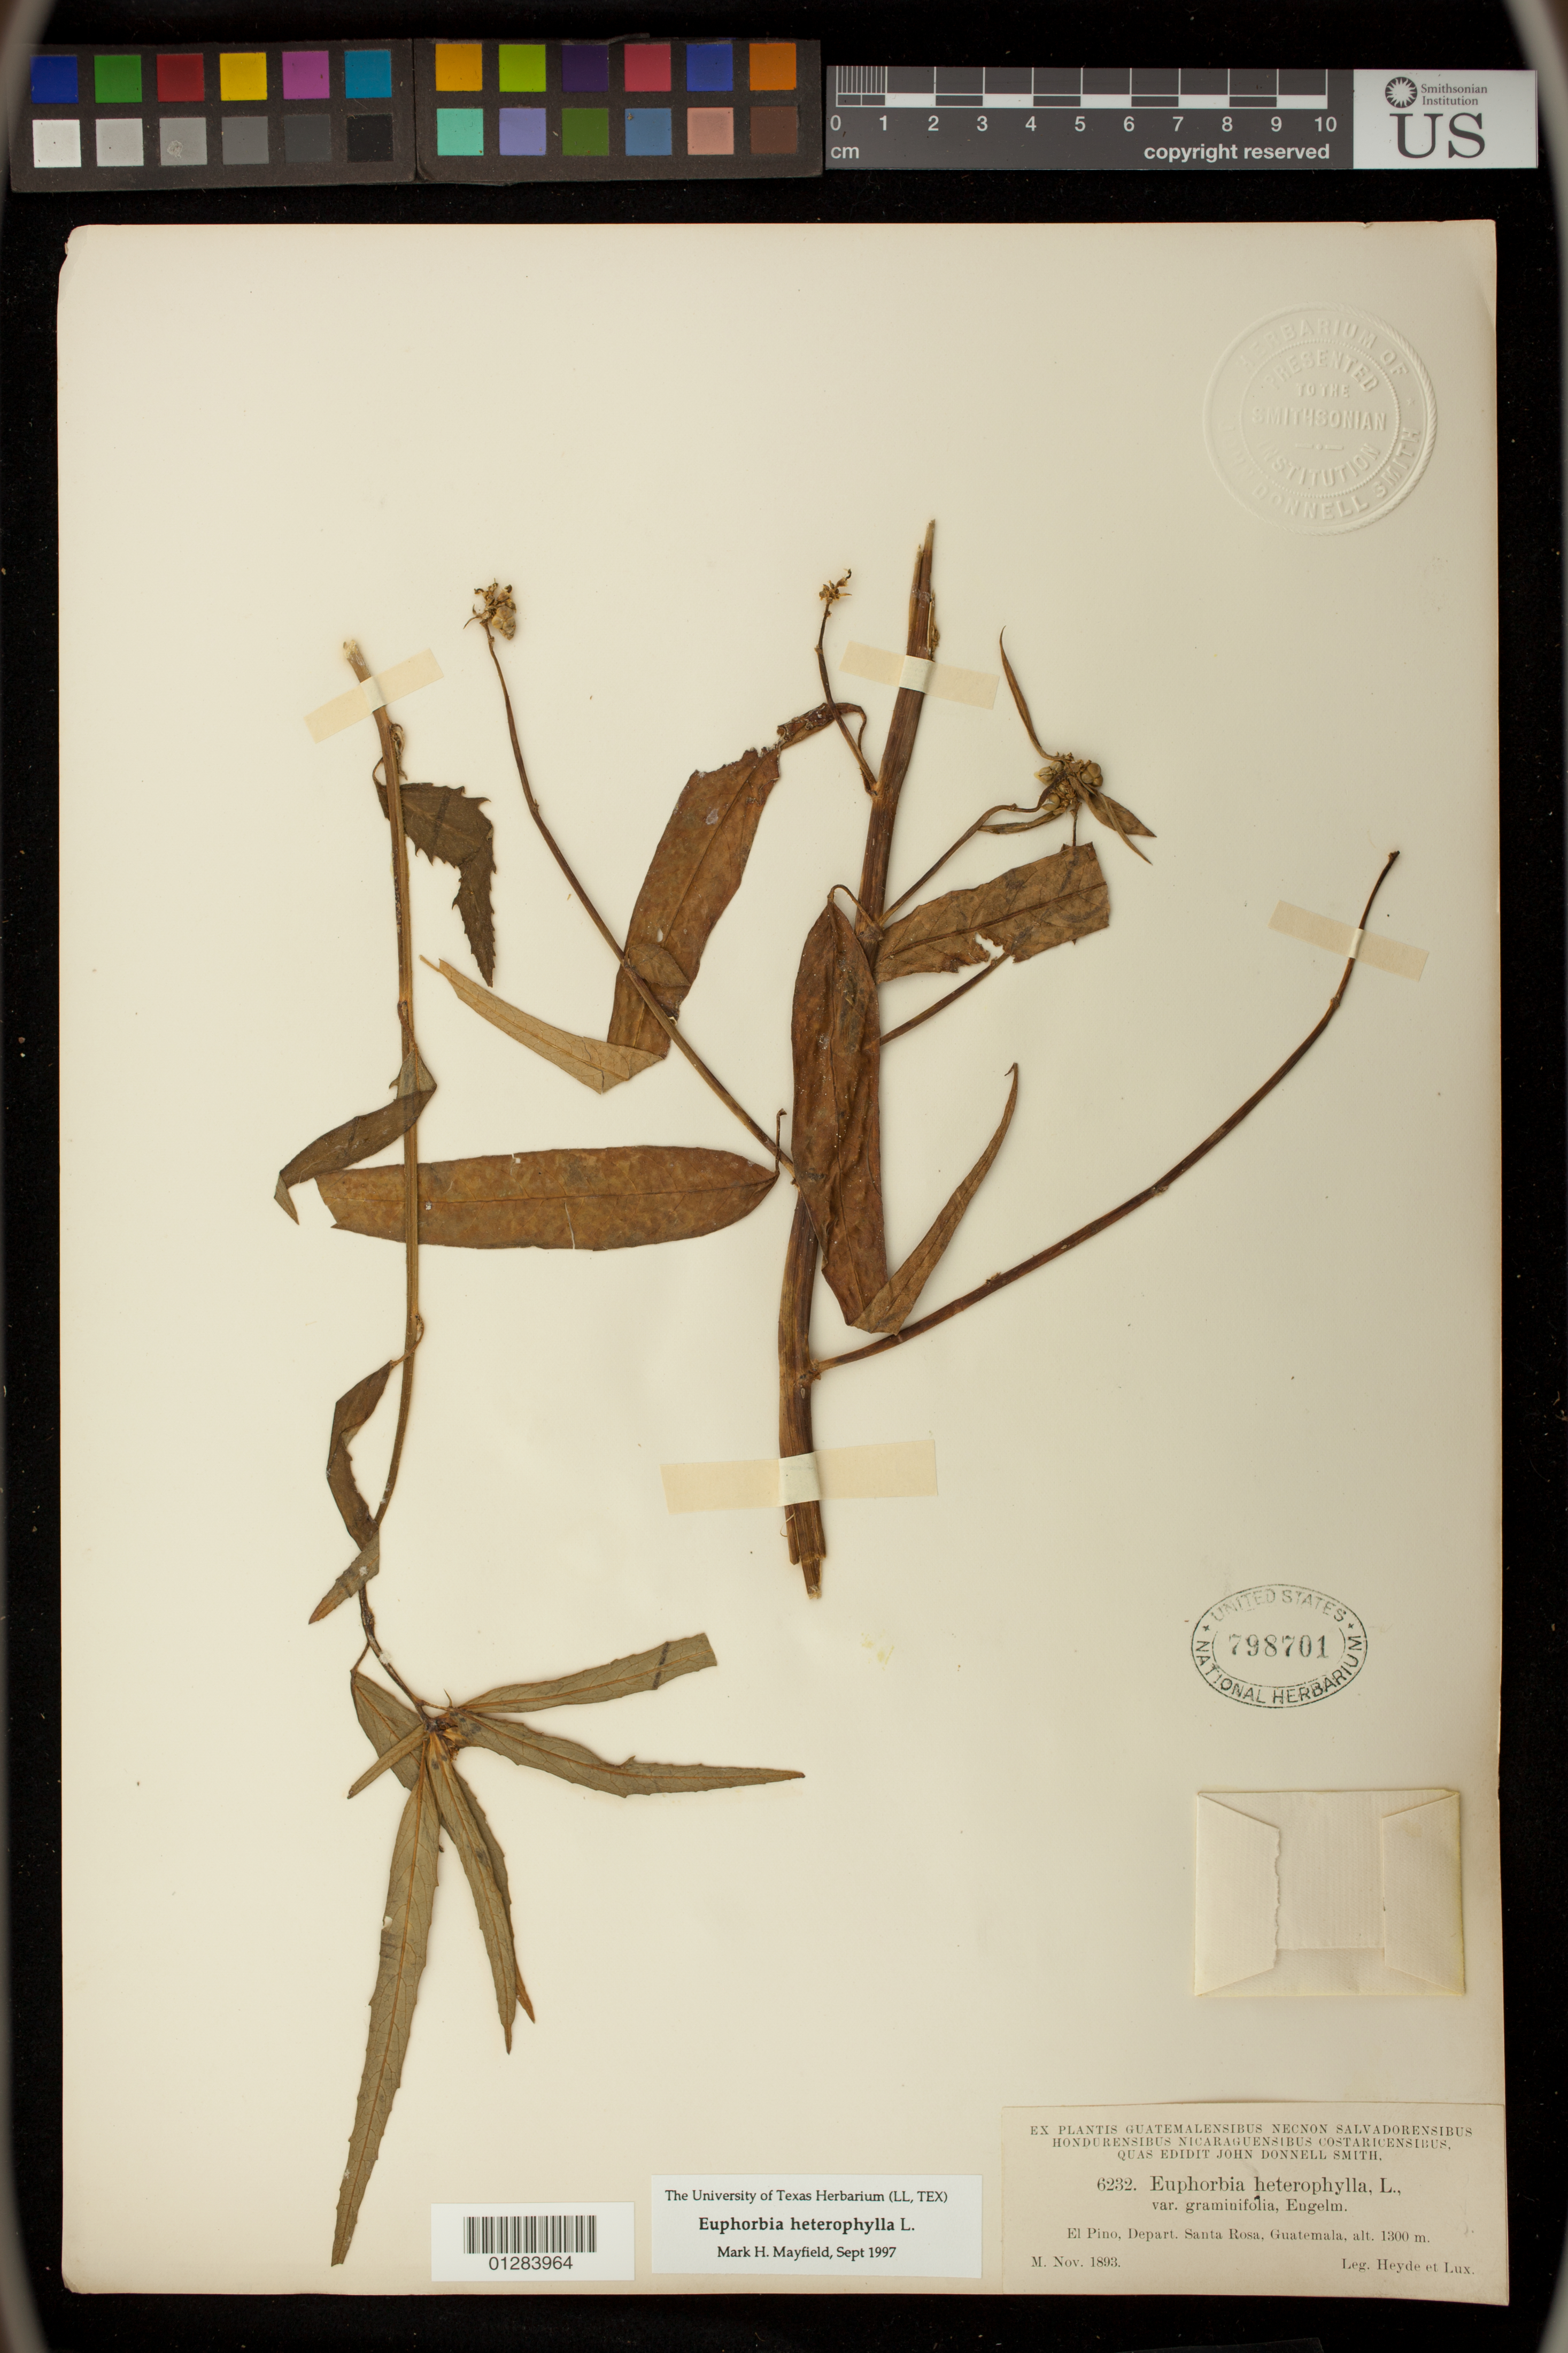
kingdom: Plantae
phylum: Tracheophyta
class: Magnoliopsida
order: Malpighiales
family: Euphorbiaceae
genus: Euphorbia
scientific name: Euphorbia heterophylla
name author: L.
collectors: H. Lux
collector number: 6232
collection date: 1893-11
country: Guatemala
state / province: Santa Rosa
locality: El Pino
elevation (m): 1300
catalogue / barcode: US 798701